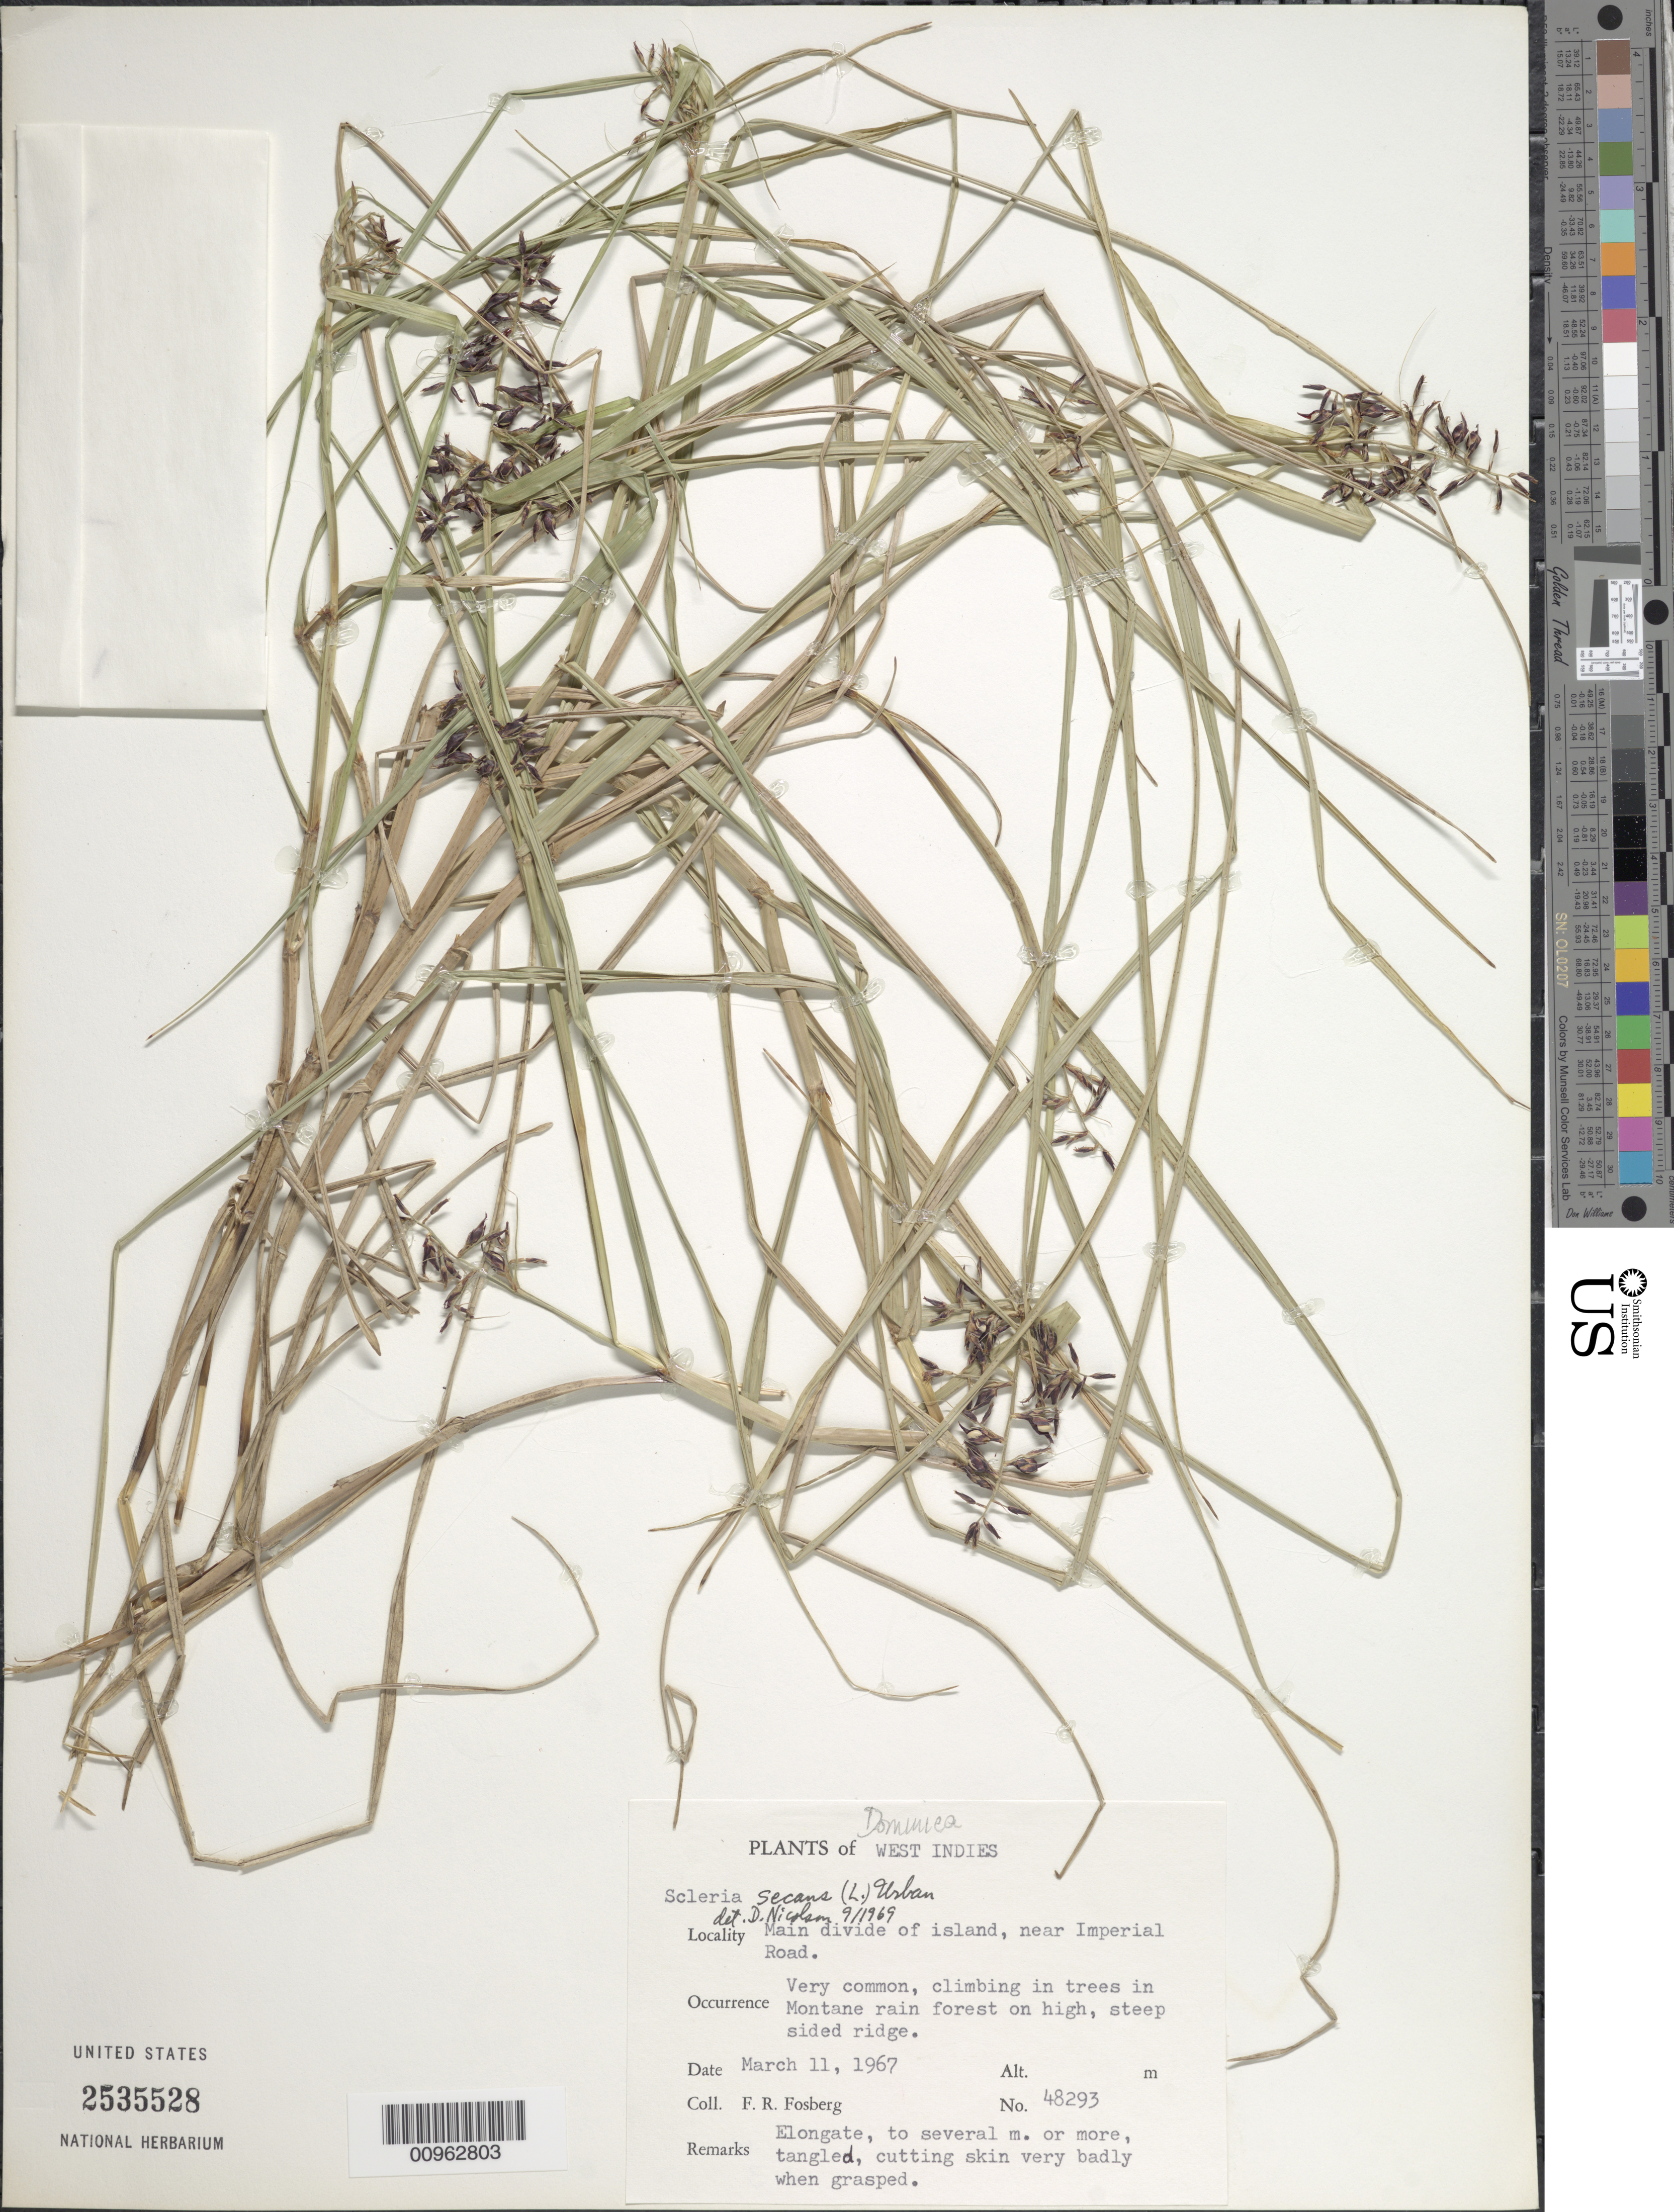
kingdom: Plantae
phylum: Tracheophyta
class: Liliopsida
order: Poales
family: Cyperaceae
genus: Scleria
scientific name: Scleria secans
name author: (L.) Urb.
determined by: Nicolson, Dan H.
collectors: F. R. Fosberg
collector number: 48293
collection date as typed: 11 Mar 1967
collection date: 1967-03-11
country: Dominica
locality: Main divide of island, near Imperial Road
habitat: In trees in montane rain forest on high, steep sided ridge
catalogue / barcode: US 2535528